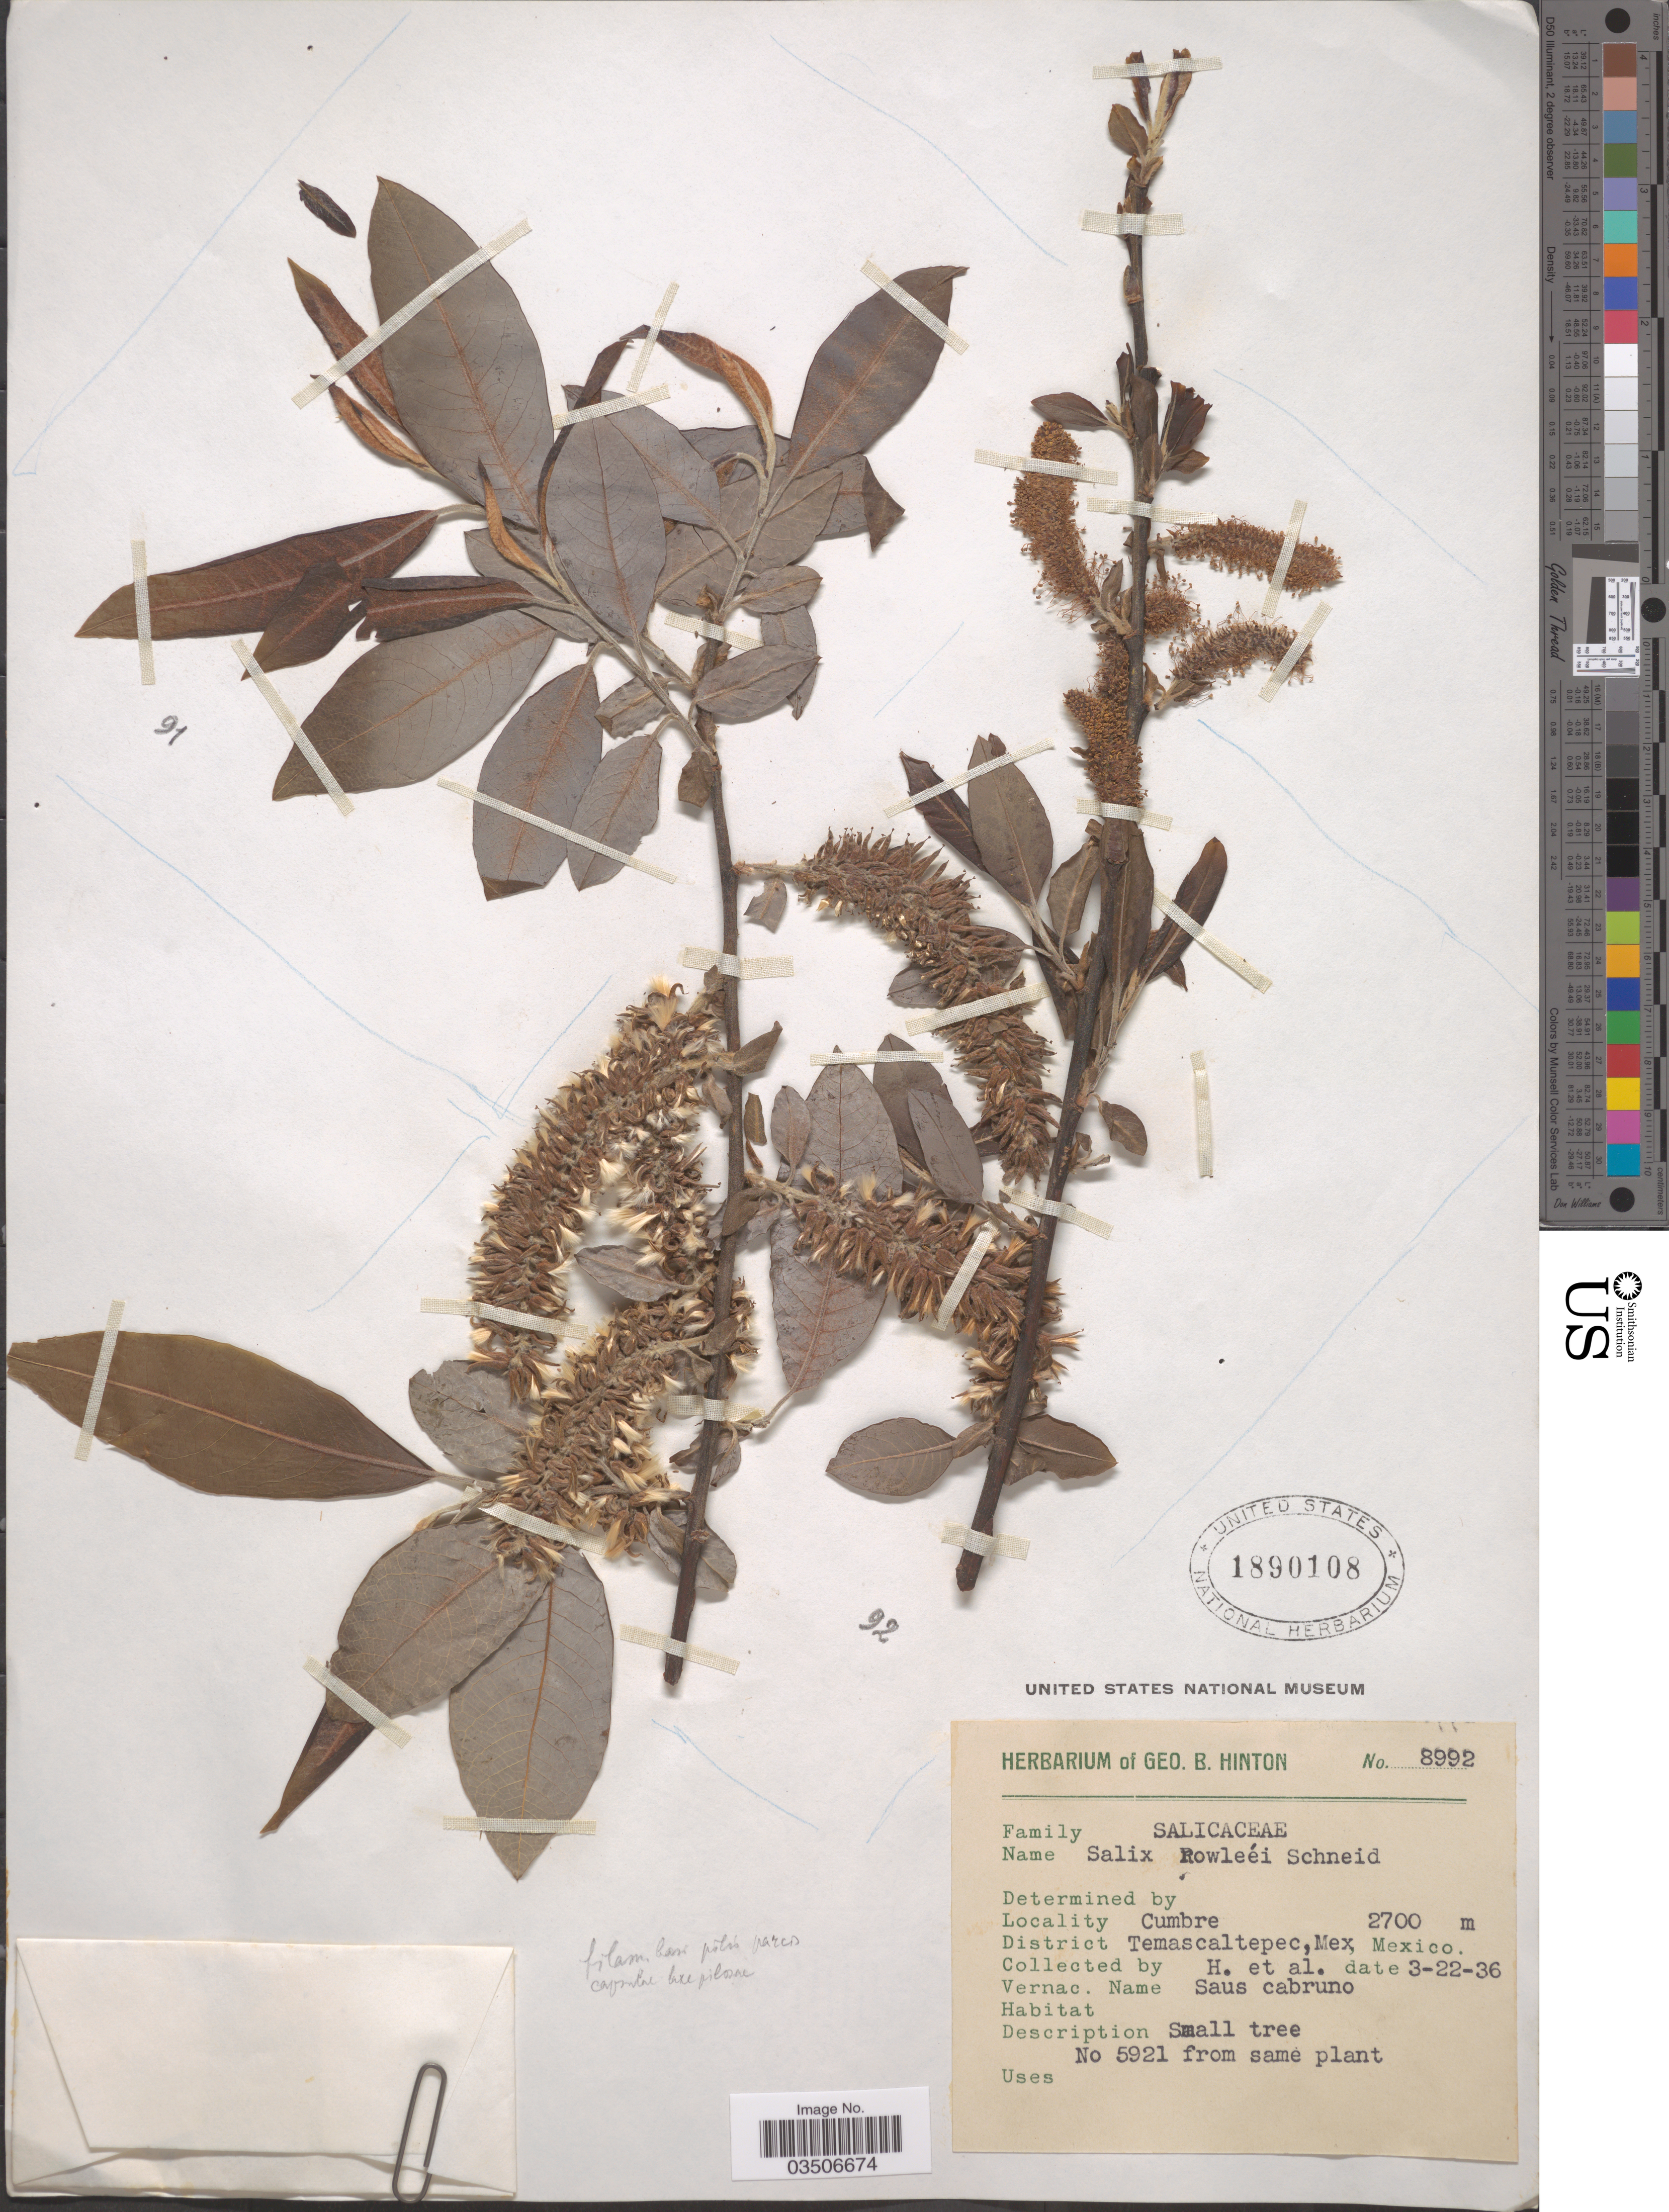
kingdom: Plantae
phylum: Tracheophyta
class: Magnoliopsida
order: Malpighiales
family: Salicaceae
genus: Salix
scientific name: Salix rowleei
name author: C.K. Schneid.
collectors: G. B. Hinton & et al.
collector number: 8992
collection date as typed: Transcribed d/m/y: 22/3/36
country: Mexico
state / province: México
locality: Cumbre. District Temascaltepec.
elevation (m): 2700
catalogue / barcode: US 1890108